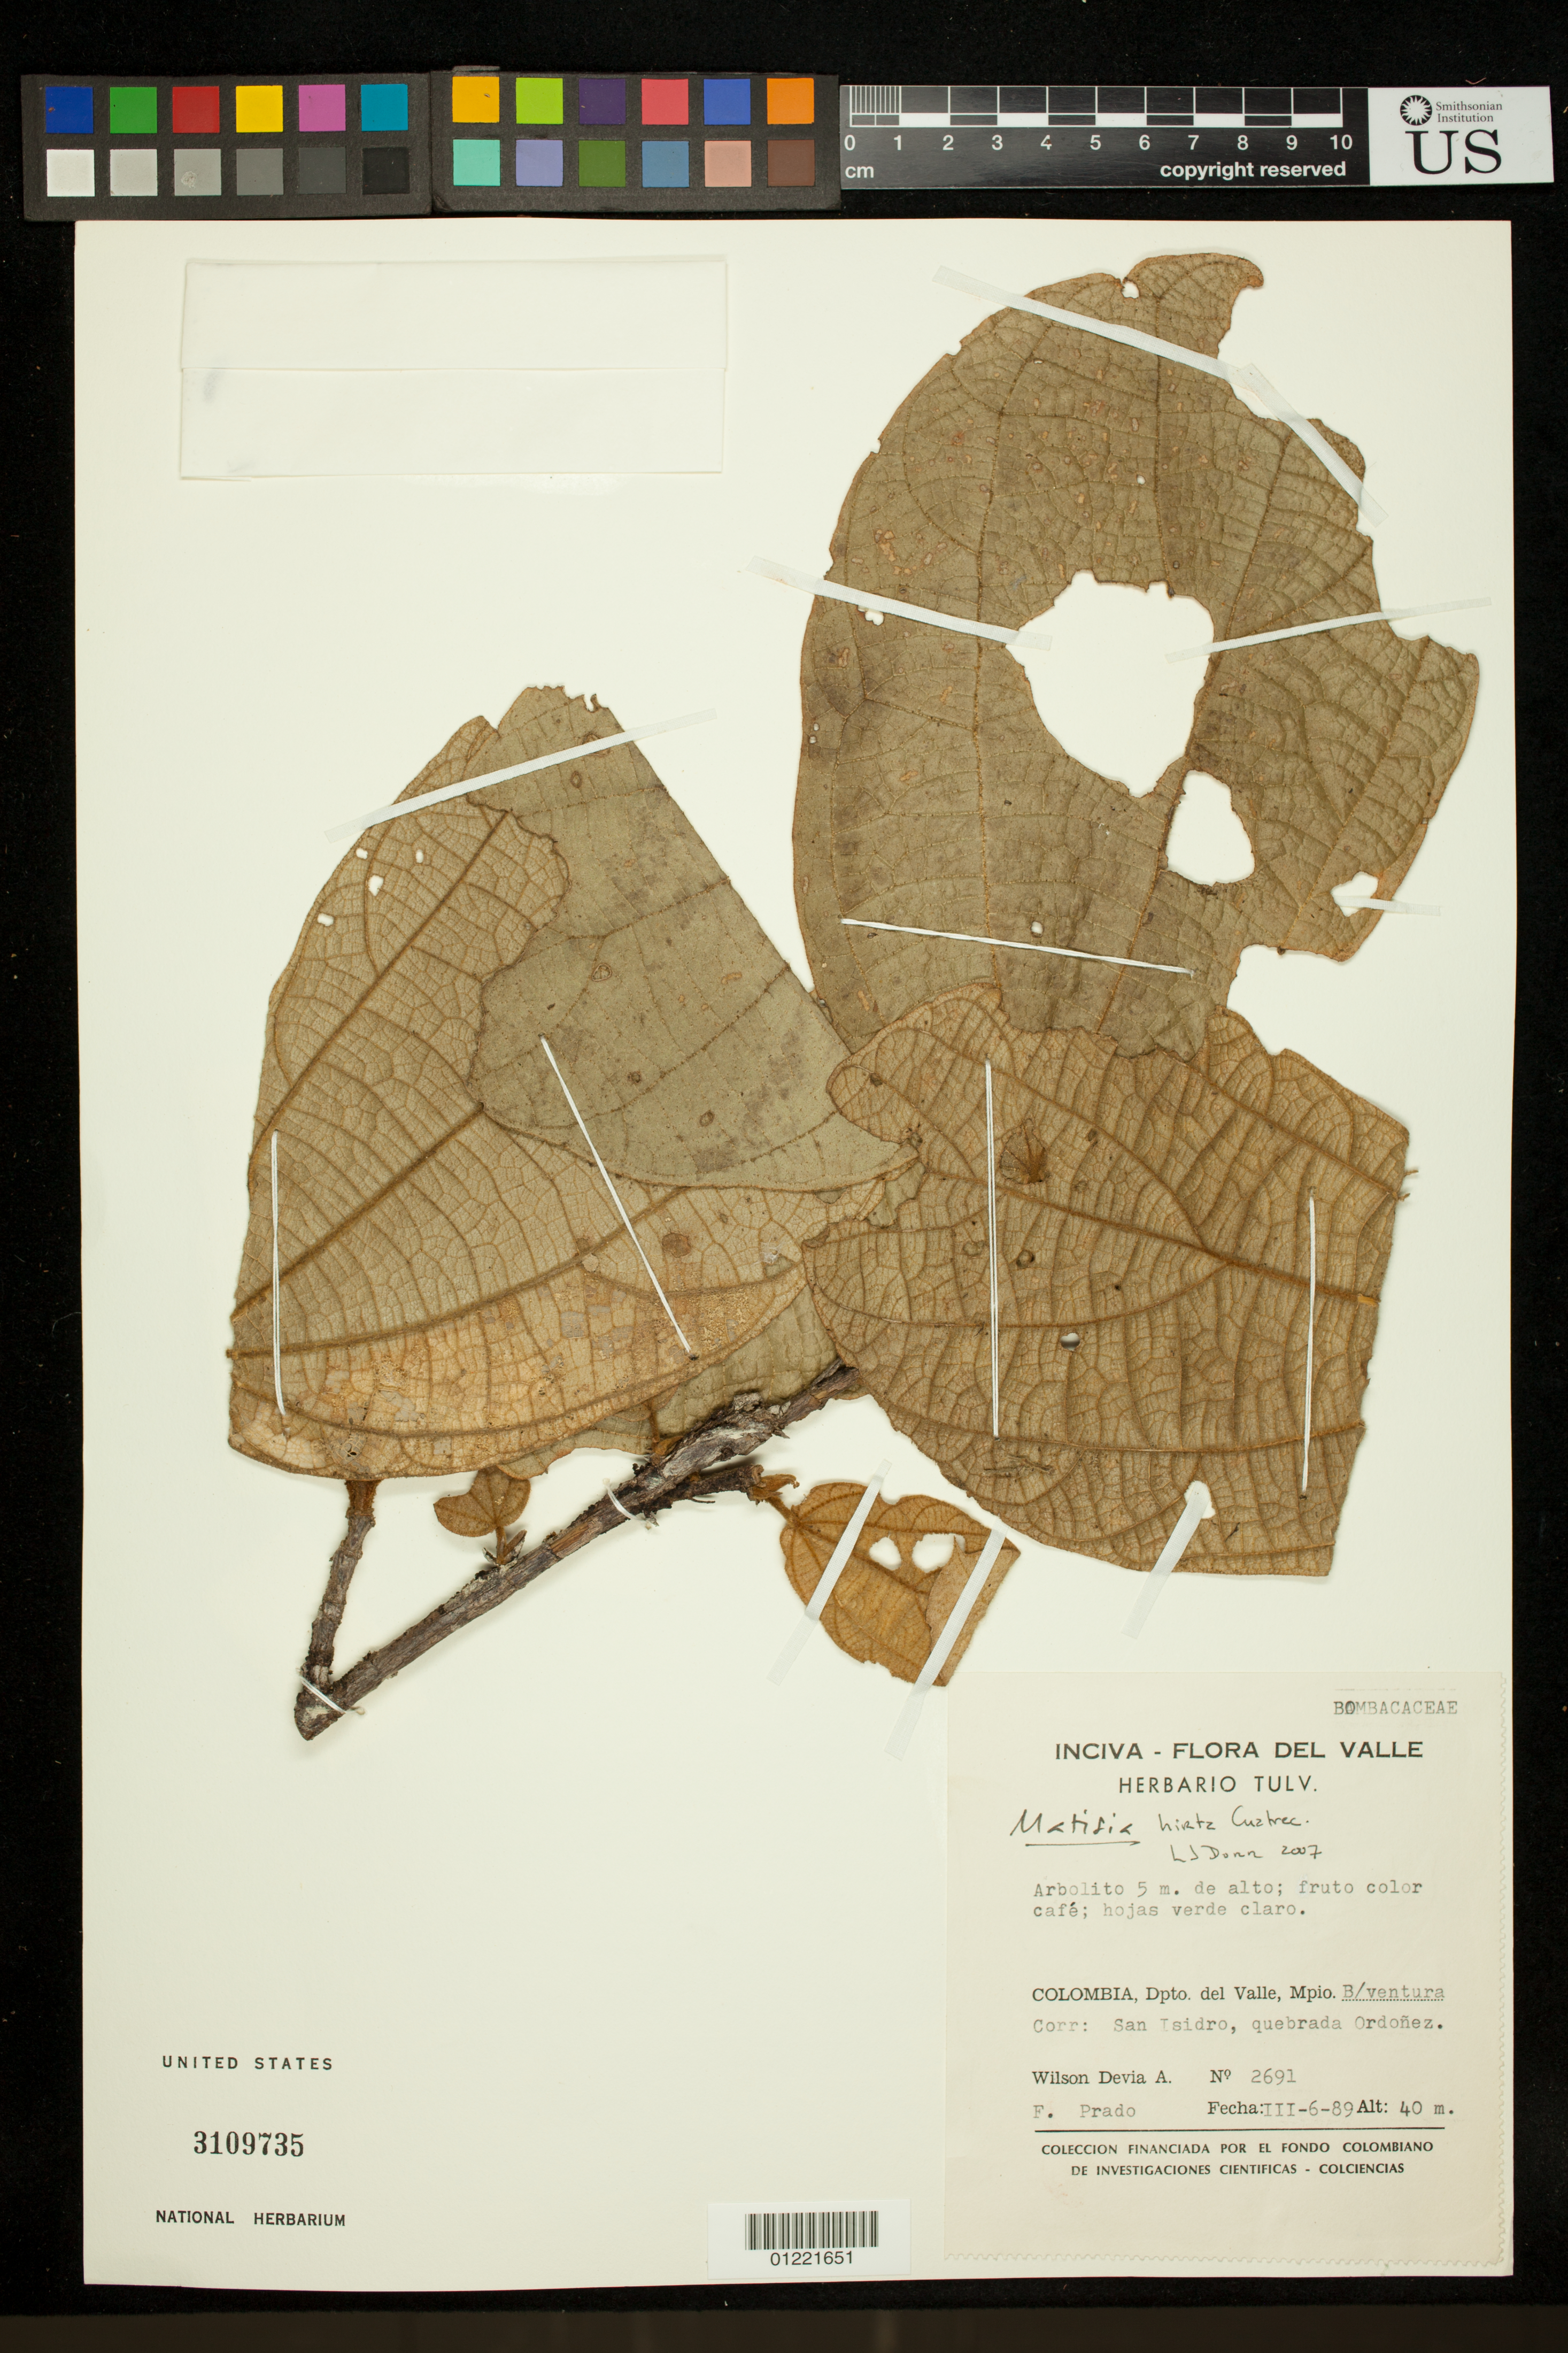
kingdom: Plantae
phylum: Tracheophyta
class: Magnoliopsida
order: Malvales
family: Malvaceae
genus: Matisia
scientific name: Matisia hirta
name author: Cuatrec.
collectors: W. Devia A. & F. Prado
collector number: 2691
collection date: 1989-03-06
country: Colombia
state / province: Valle del Cauca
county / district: Buenaventura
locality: Dpto. del Valle, Mpio. B/ventura. Corr: San Isidro, quebrada Ordonez.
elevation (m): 40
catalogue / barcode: US 3109735